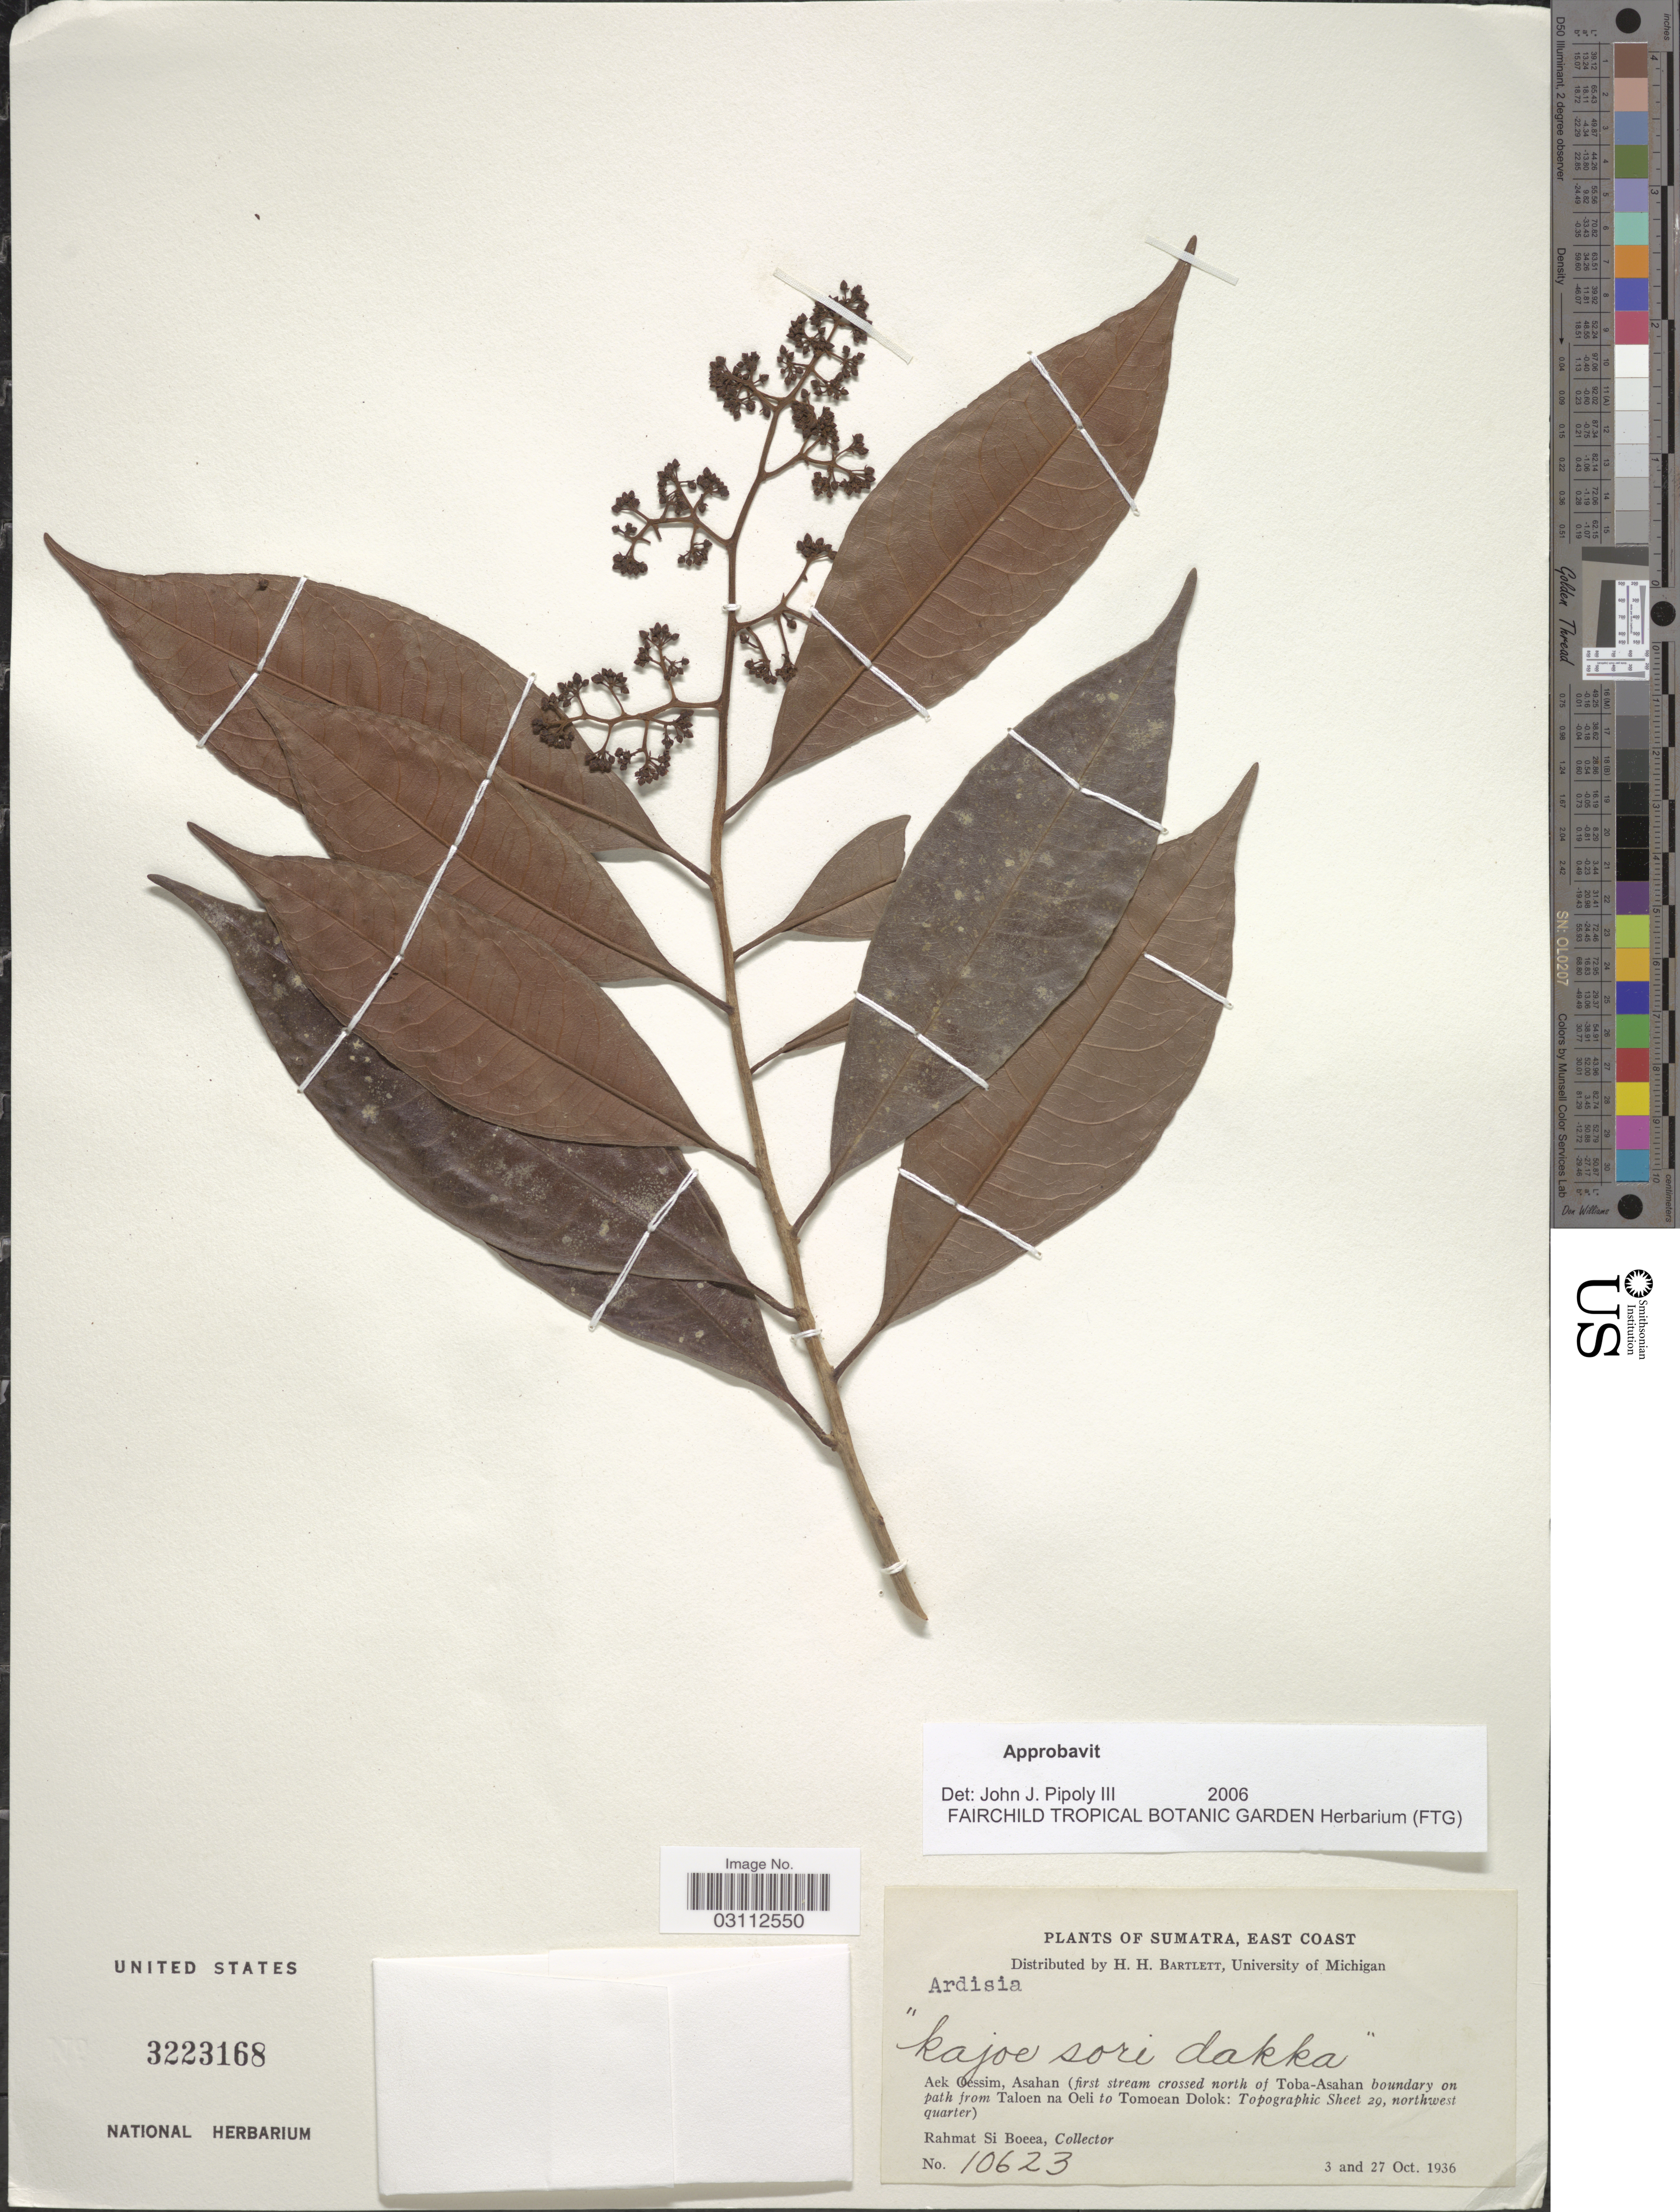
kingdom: Plantae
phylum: Tracheophyta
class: Magnoliopsida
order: Ericales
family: Primulaceae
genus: Ardisia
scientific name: Ardisia sp.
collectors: Rahmat Si Boeea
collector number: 10623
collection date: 1936-10-03/1936-10-27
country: Indonesia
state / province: Sumatra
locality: East Coast. Aek Oessim, Asahan (first stream crossed north of Toba-Asahan boundary on path from Taloen na Oeli to Tomoean Dolok: Topographic Sheet 29, northwest quarter).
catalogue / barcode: US 3223168